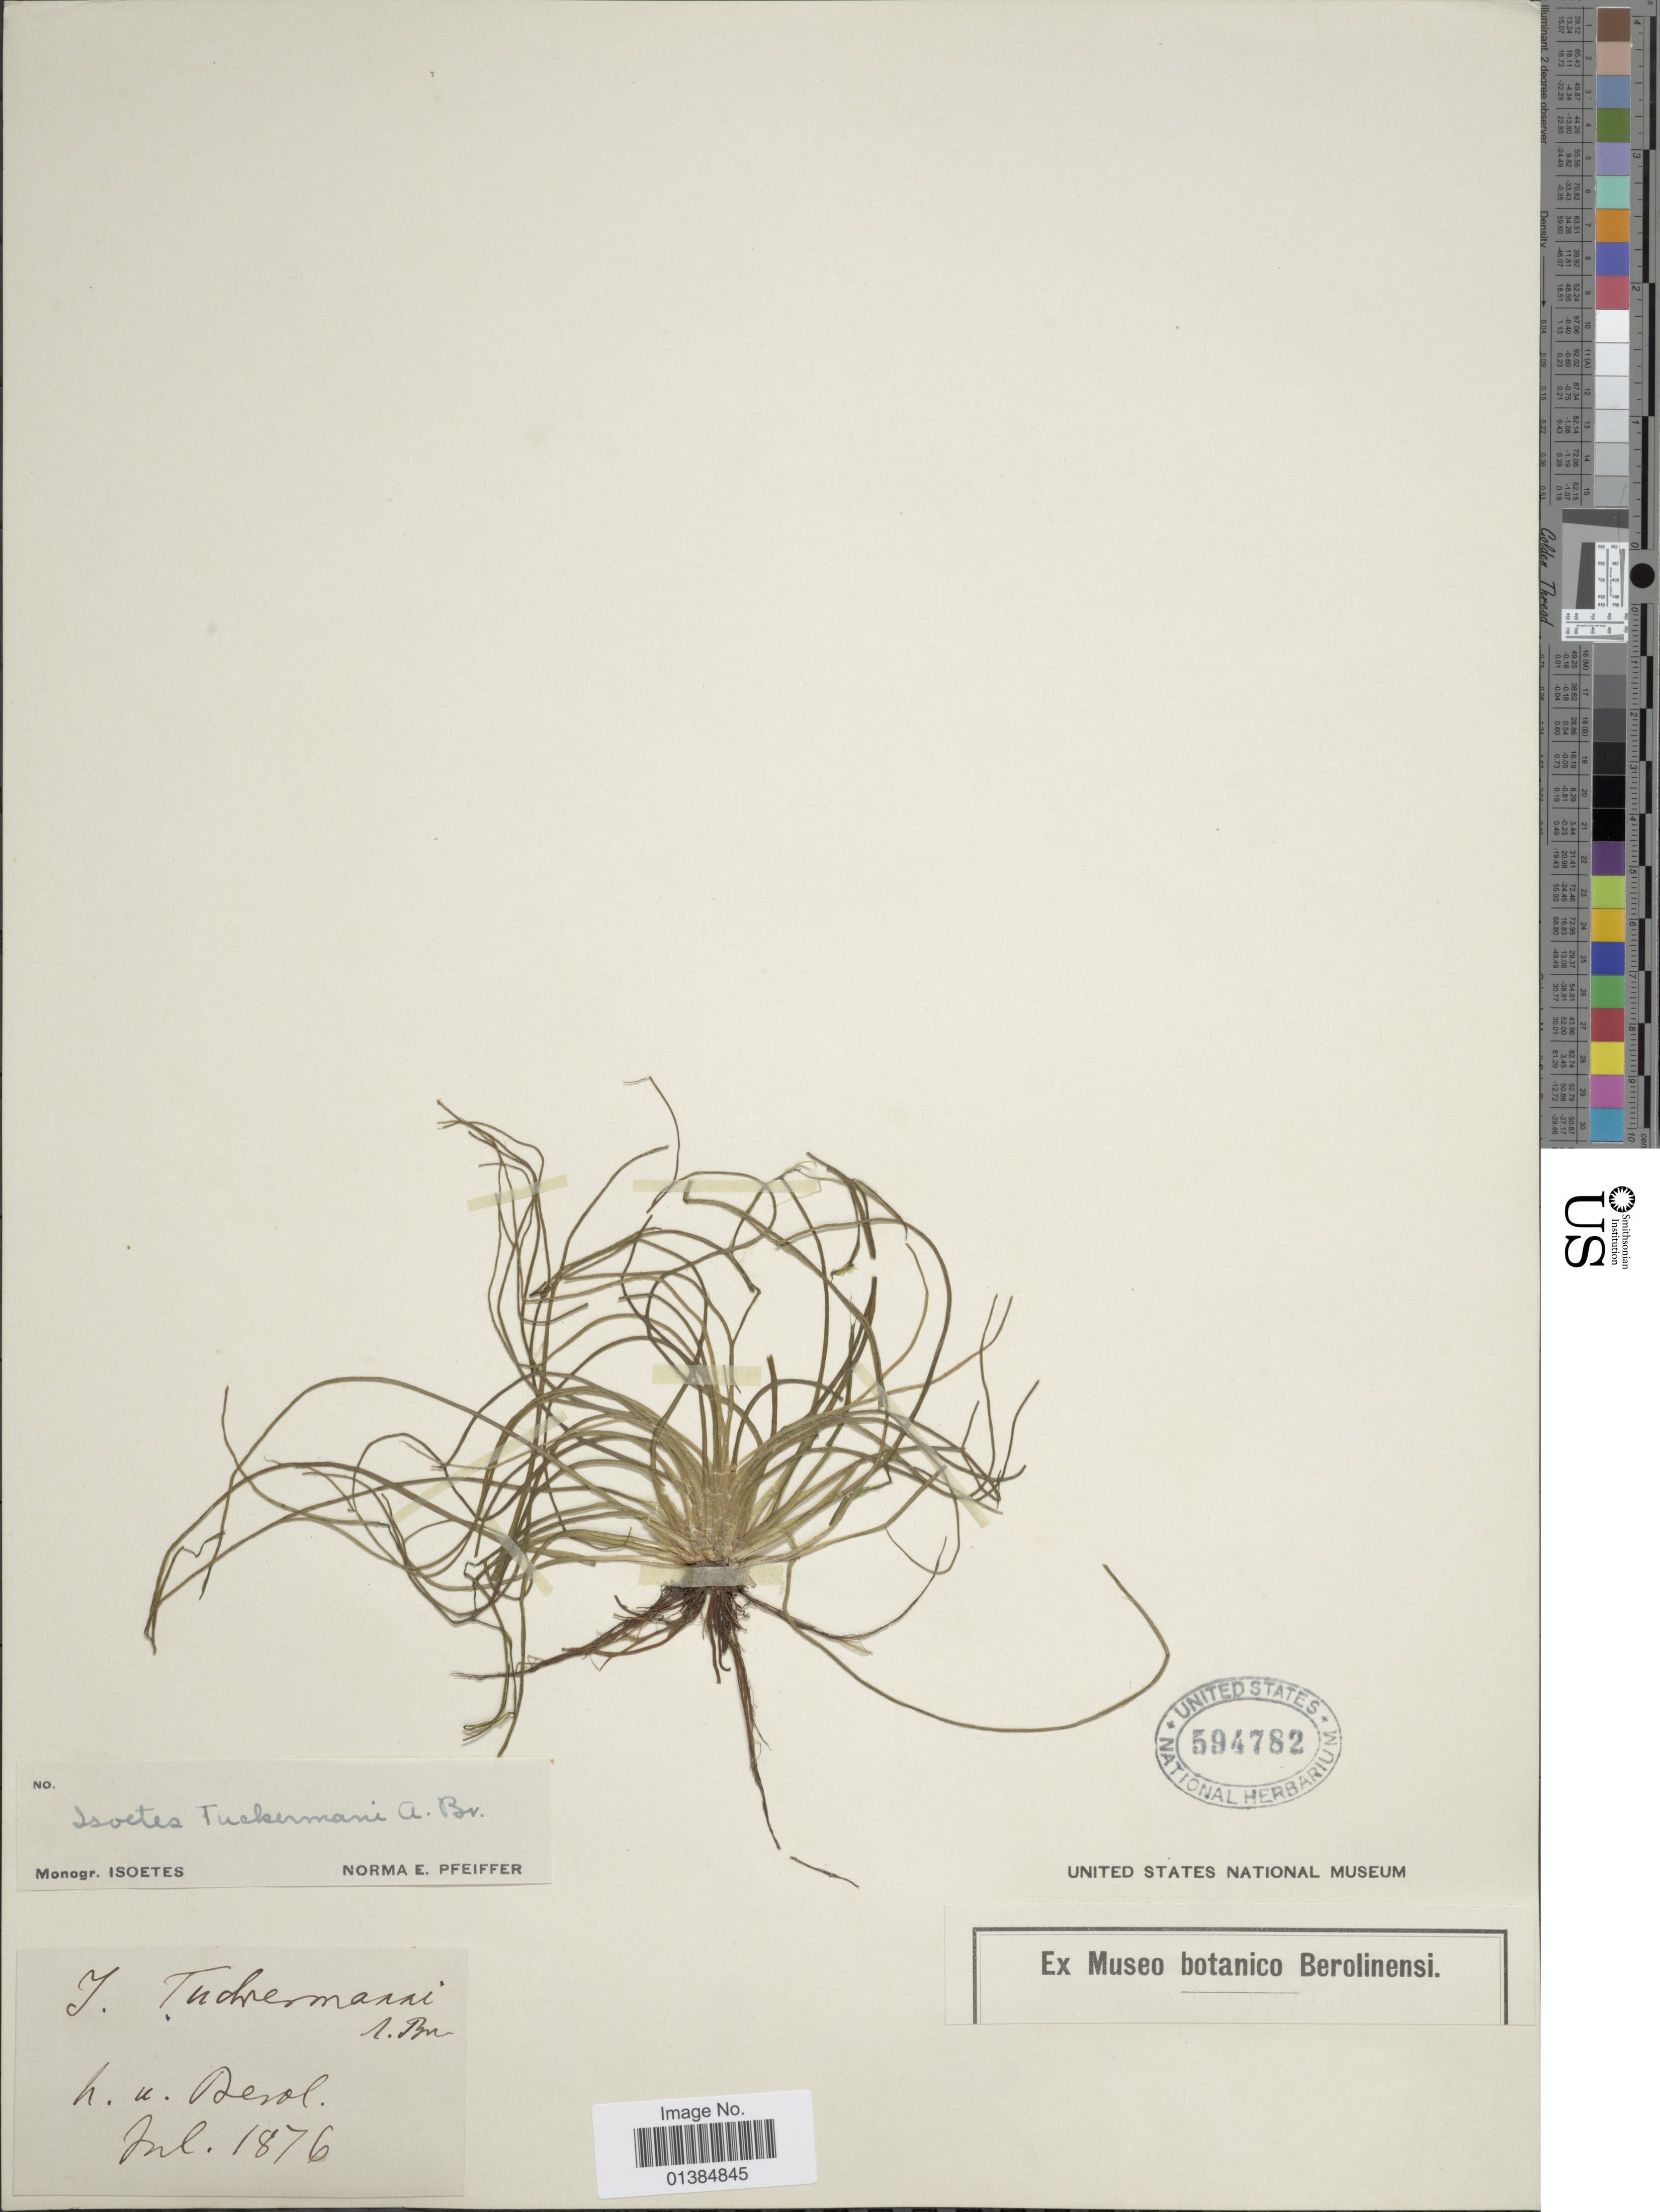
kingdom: Plantae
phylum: Tracheophyta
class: Lycopodiopsida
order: Isoetales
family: Isoetaceae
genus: Isoetes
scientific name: Isoetes tuckermanii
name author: A. Braun ex Engelm.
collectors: ex Museo Botanico Berolinensi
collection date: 1876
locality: H. v. Berol. Inl. [interpreted]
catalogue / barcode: US 594782